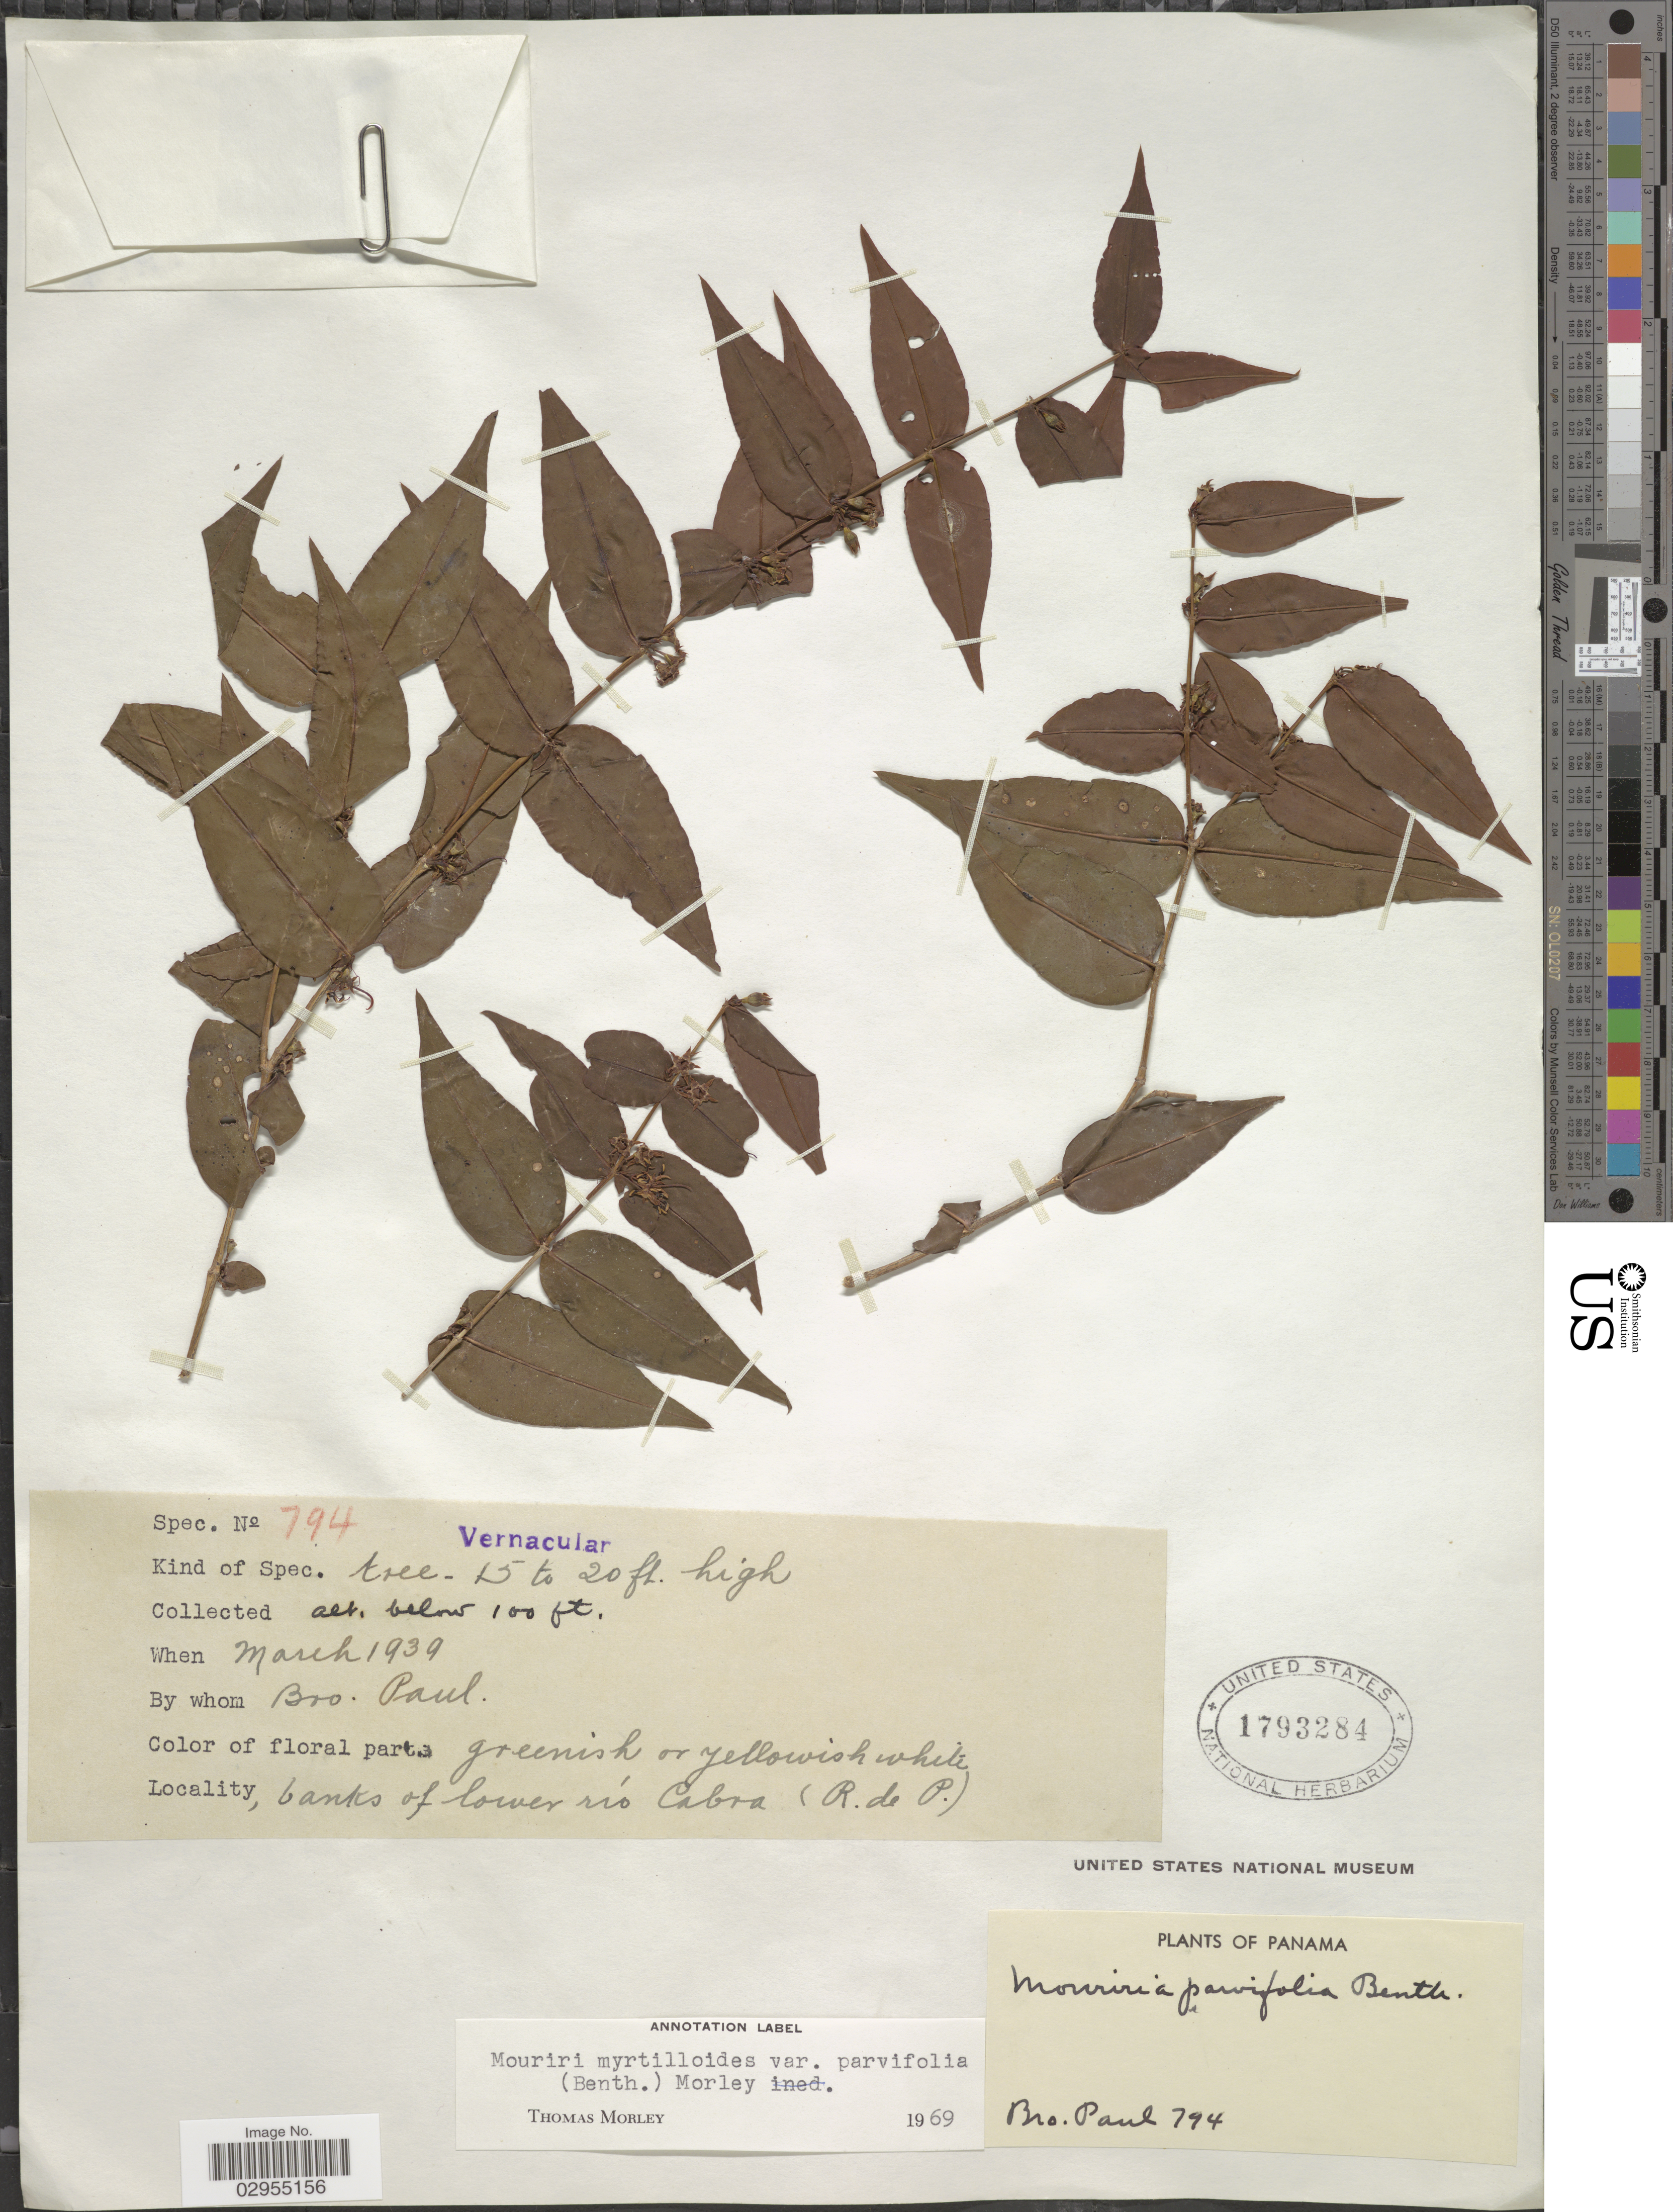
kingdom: Plantae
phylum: Tracheophyta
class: Magnoliopsida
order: Myrtales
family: Melastomataceae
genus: Mouriri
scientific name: Mouriri parvifolia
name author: Benth.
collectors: B. Paul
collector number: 794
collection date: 1939-03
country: Panama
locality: Banks of lower río Cabra (R. de P. )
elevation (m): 30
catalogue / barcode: US 1793284